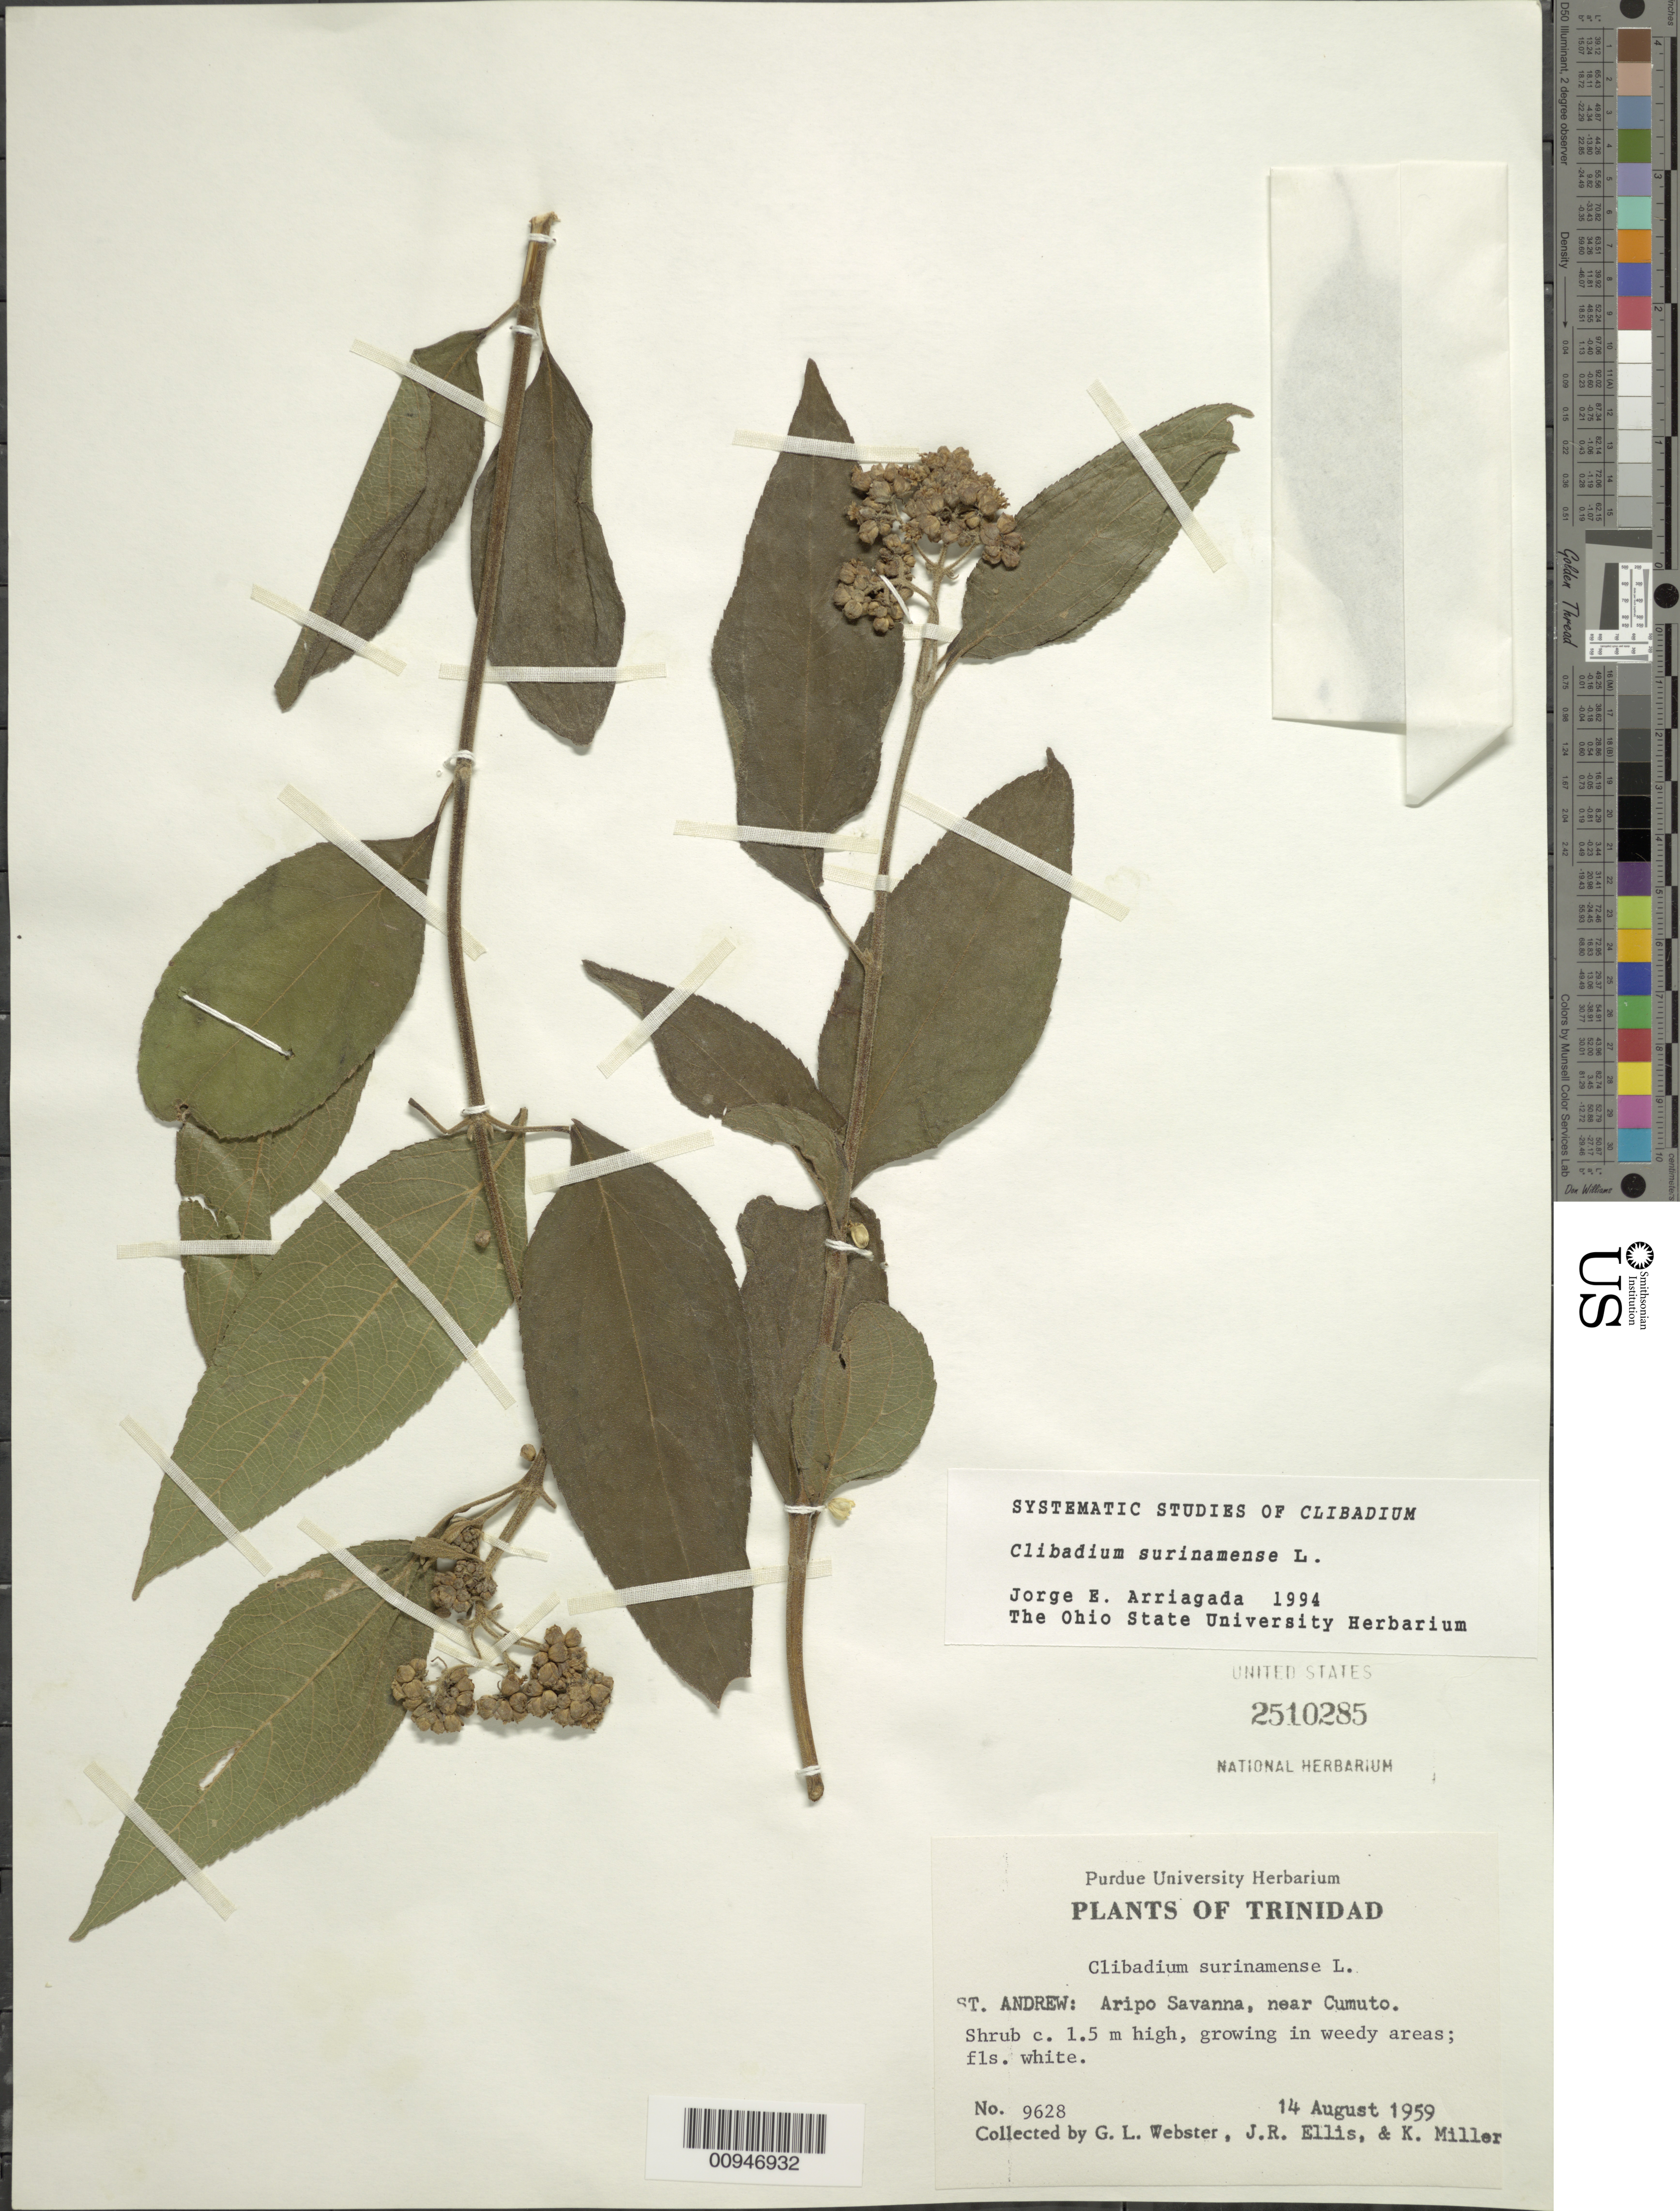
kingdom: Plantae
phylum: Tracheophyta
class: Magnoliopsida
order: Asterales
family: Asteraceae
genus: Clibadium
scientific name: Clibadium surinamense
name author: L.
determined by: Arriagada, J. E.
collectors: G. L. Webster, J. R. Ellis & K. Miller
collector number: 9628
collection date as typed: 14 Aug 1959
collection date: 1959-08-14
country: Trinidad and Tobago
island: Trinidad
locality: St. Andrew, Aripo Savanna, near Cumuto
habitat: Growing in weedy areas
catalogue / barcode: US 2510285